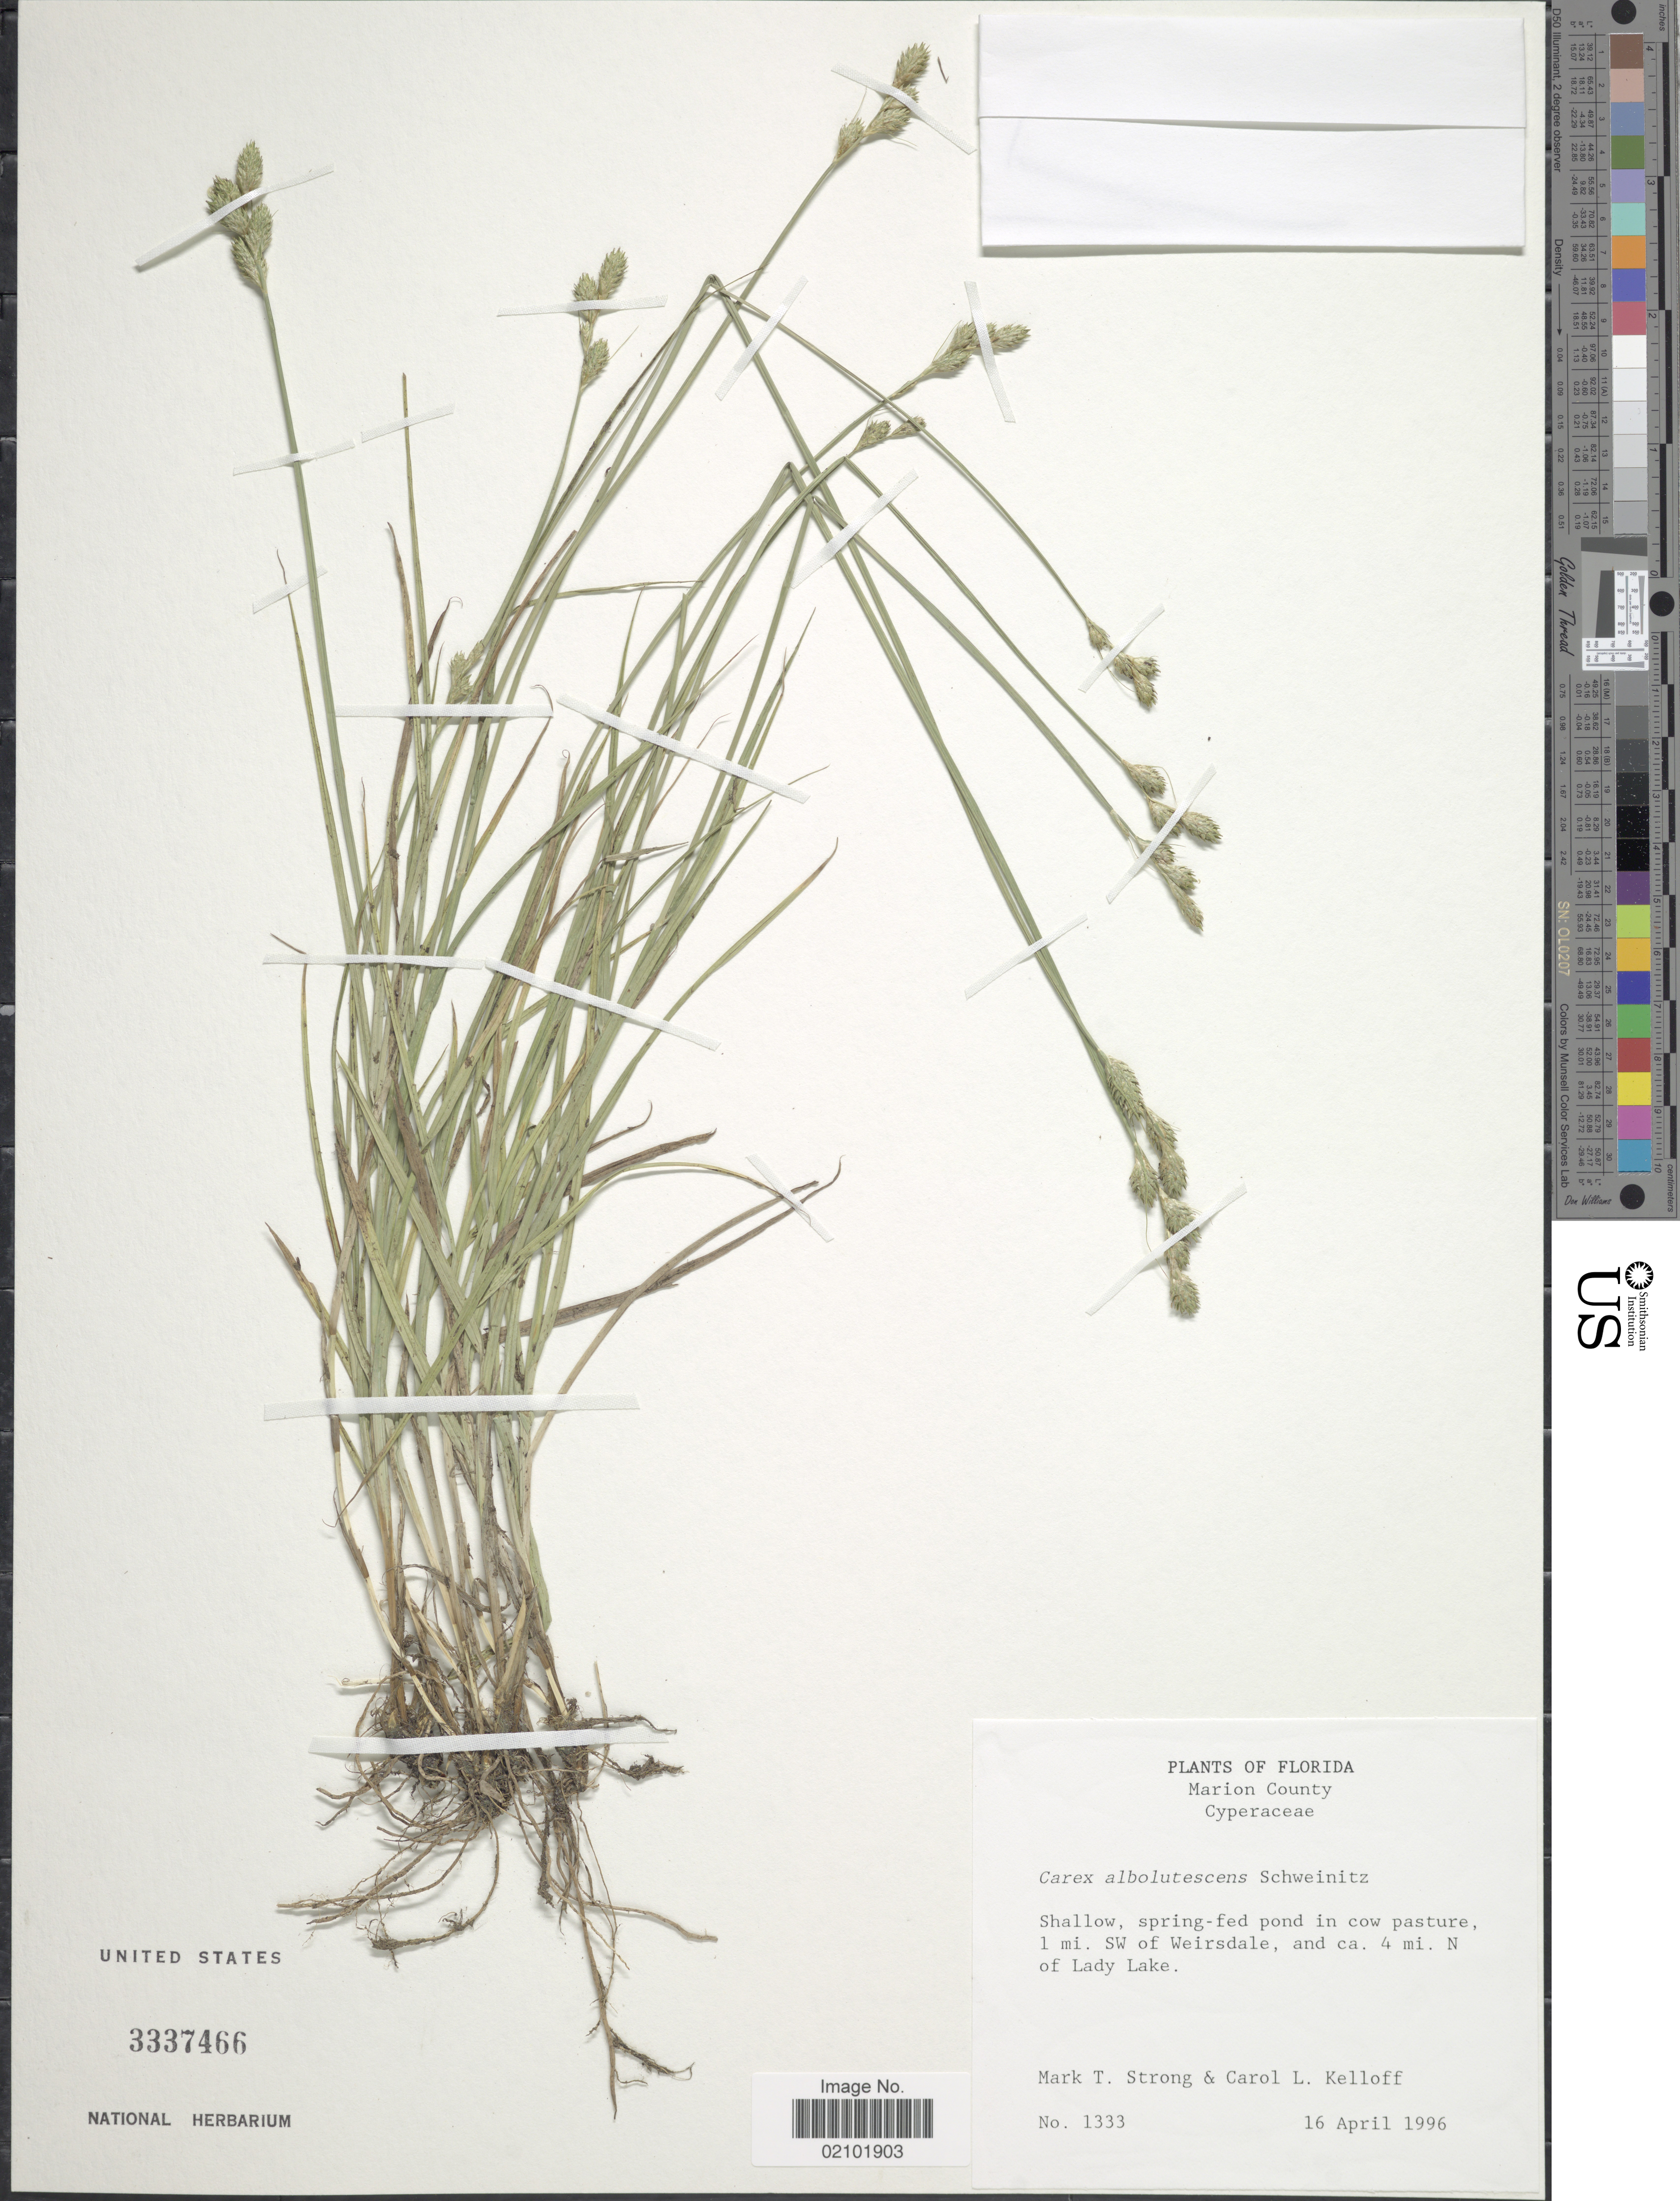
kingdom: Plantae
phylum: Tracheophyta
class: Liliopsida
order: Poales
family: Cyperaceae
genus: Carex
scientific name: Carex albolutescens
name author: Schwein.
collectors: M. T. Strong & C. L. Kelloff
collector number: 1333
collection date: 1996-04-16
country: United States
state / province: Florida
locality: Marion County. 1 mi. SW of Weirsdale, and ca. 4 mi. N of Lady Lake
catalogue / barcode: US 3337466